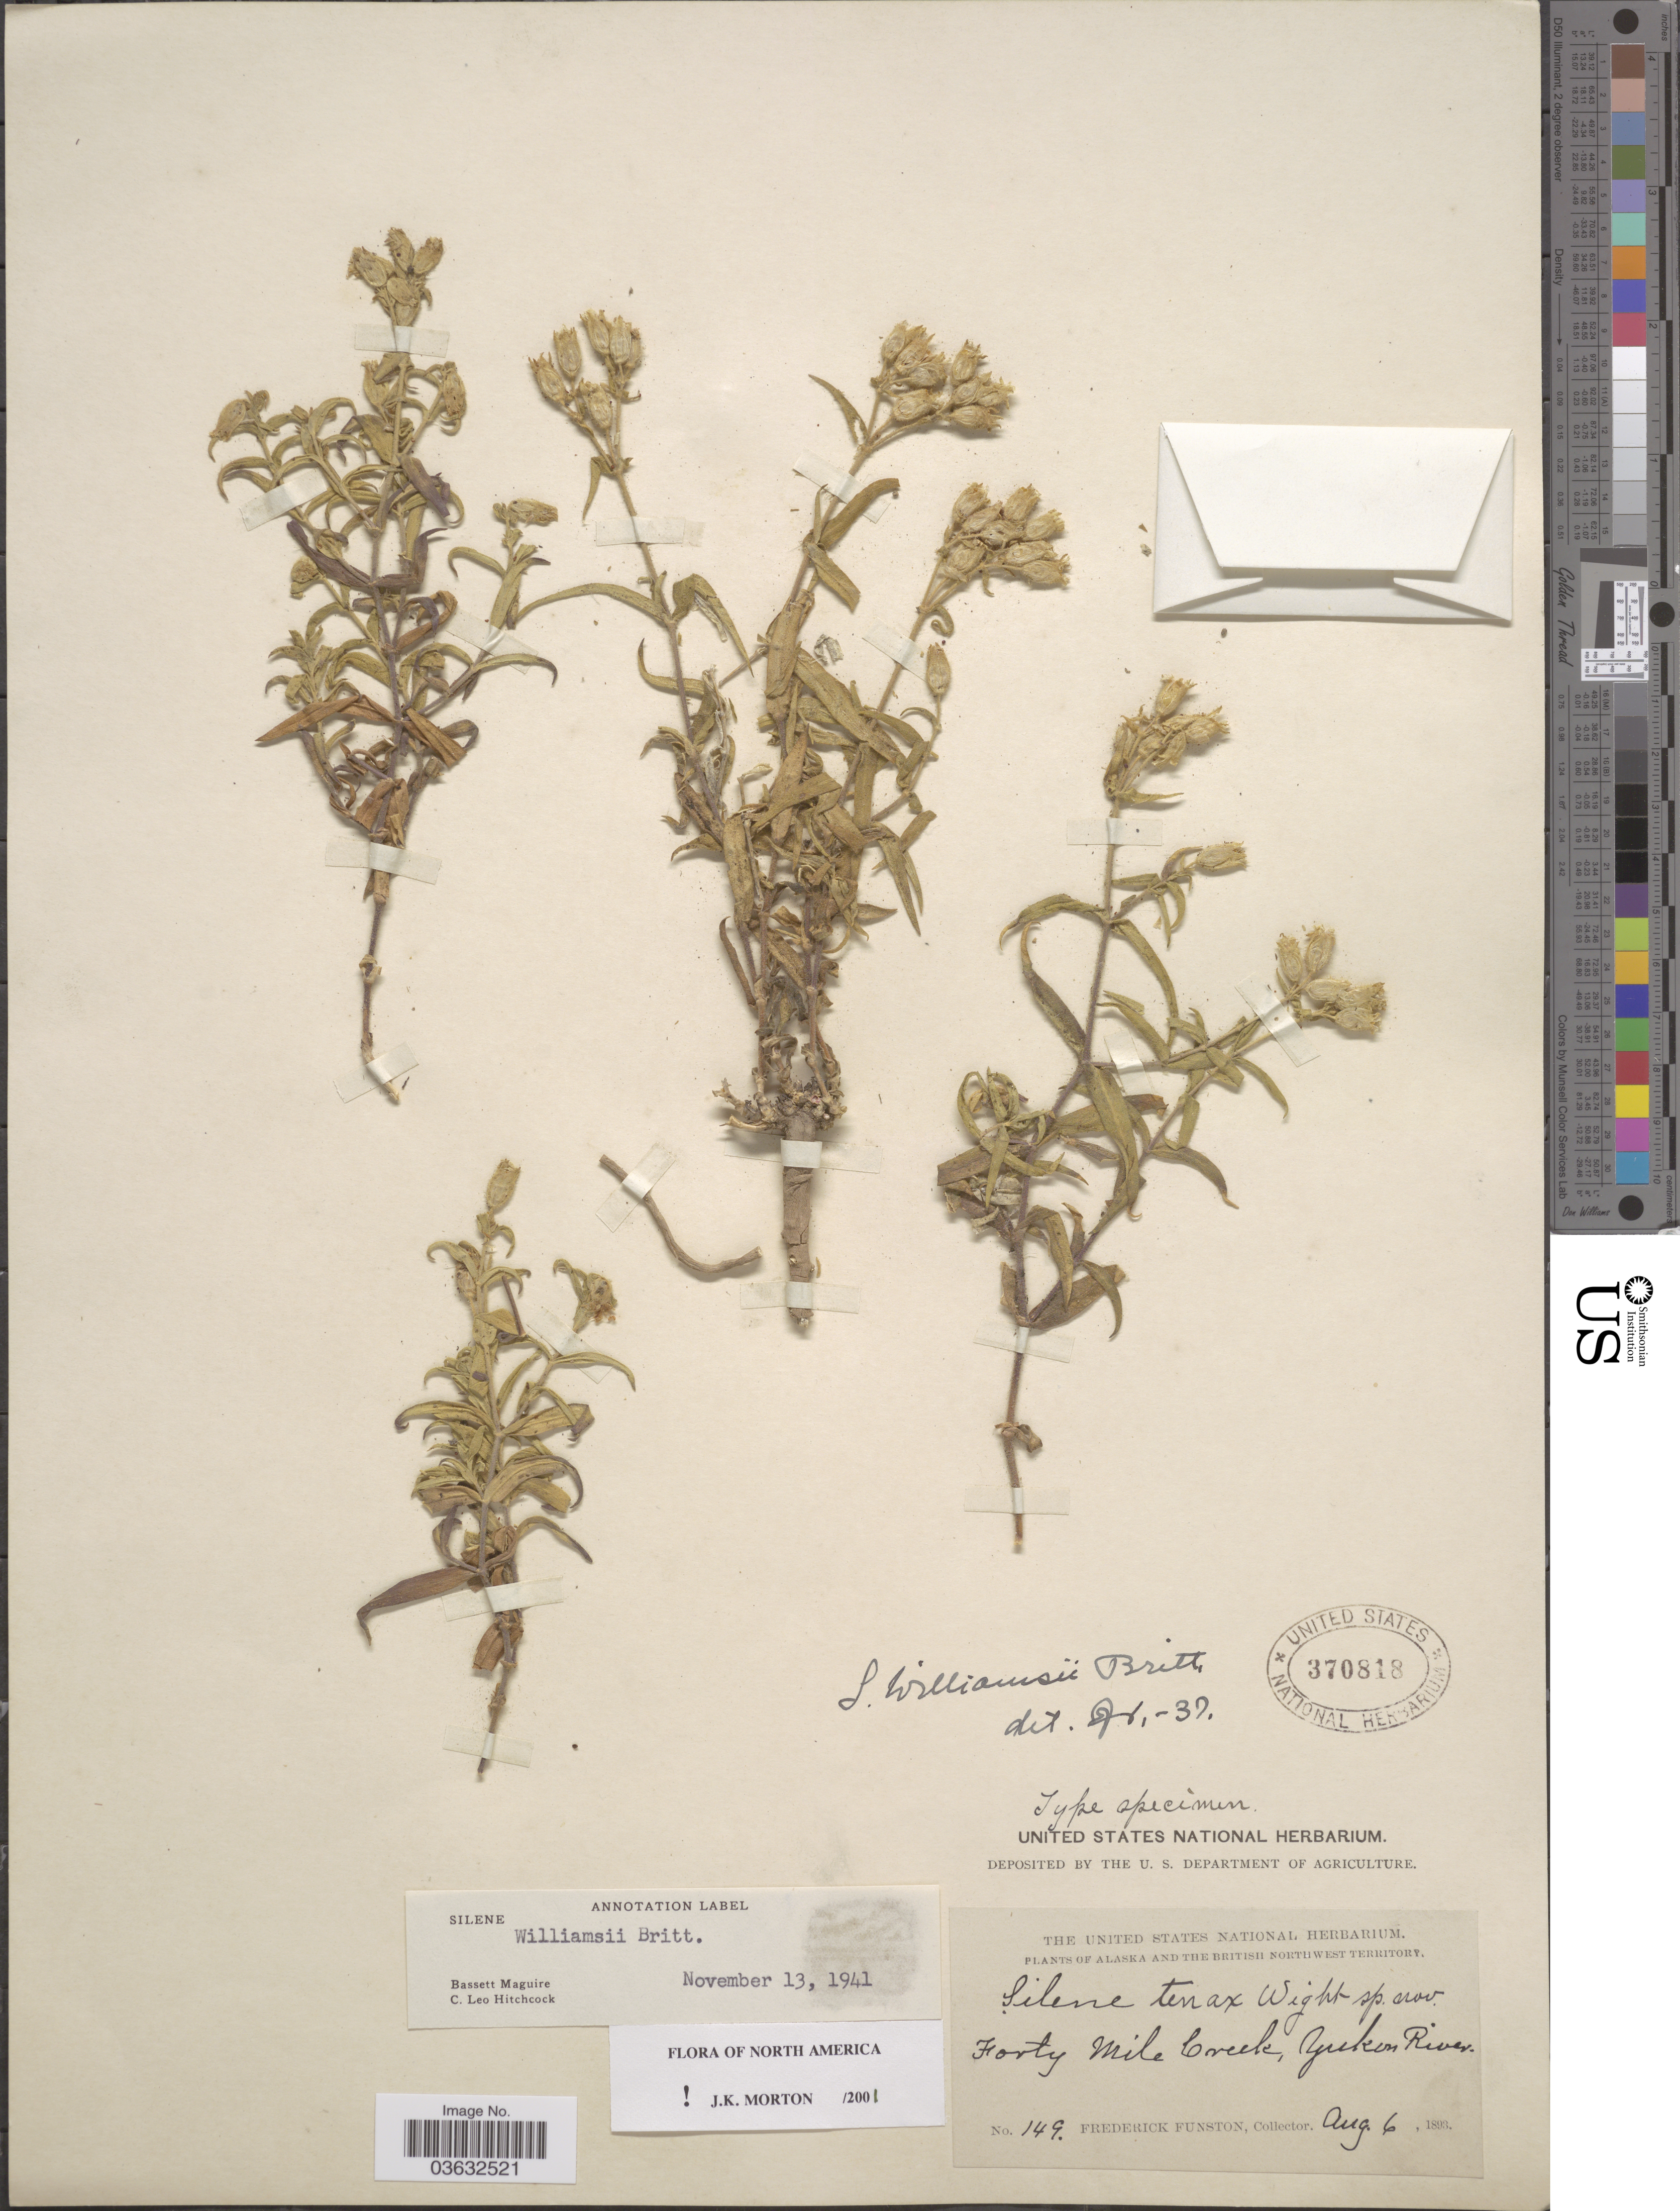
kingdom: Plantae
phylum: Tracheophyta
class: Magnoliopsida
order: Caryophyllales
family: Caryophyllaceae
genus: Silene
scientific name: Silene williamsii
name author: Britton in Britton & Rydb.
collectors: F. Funston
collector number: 149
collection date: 1893-08-06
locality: Alaska and the British North West Territory. Forty Mile Creek, Yukon River.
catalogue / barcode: US 370818